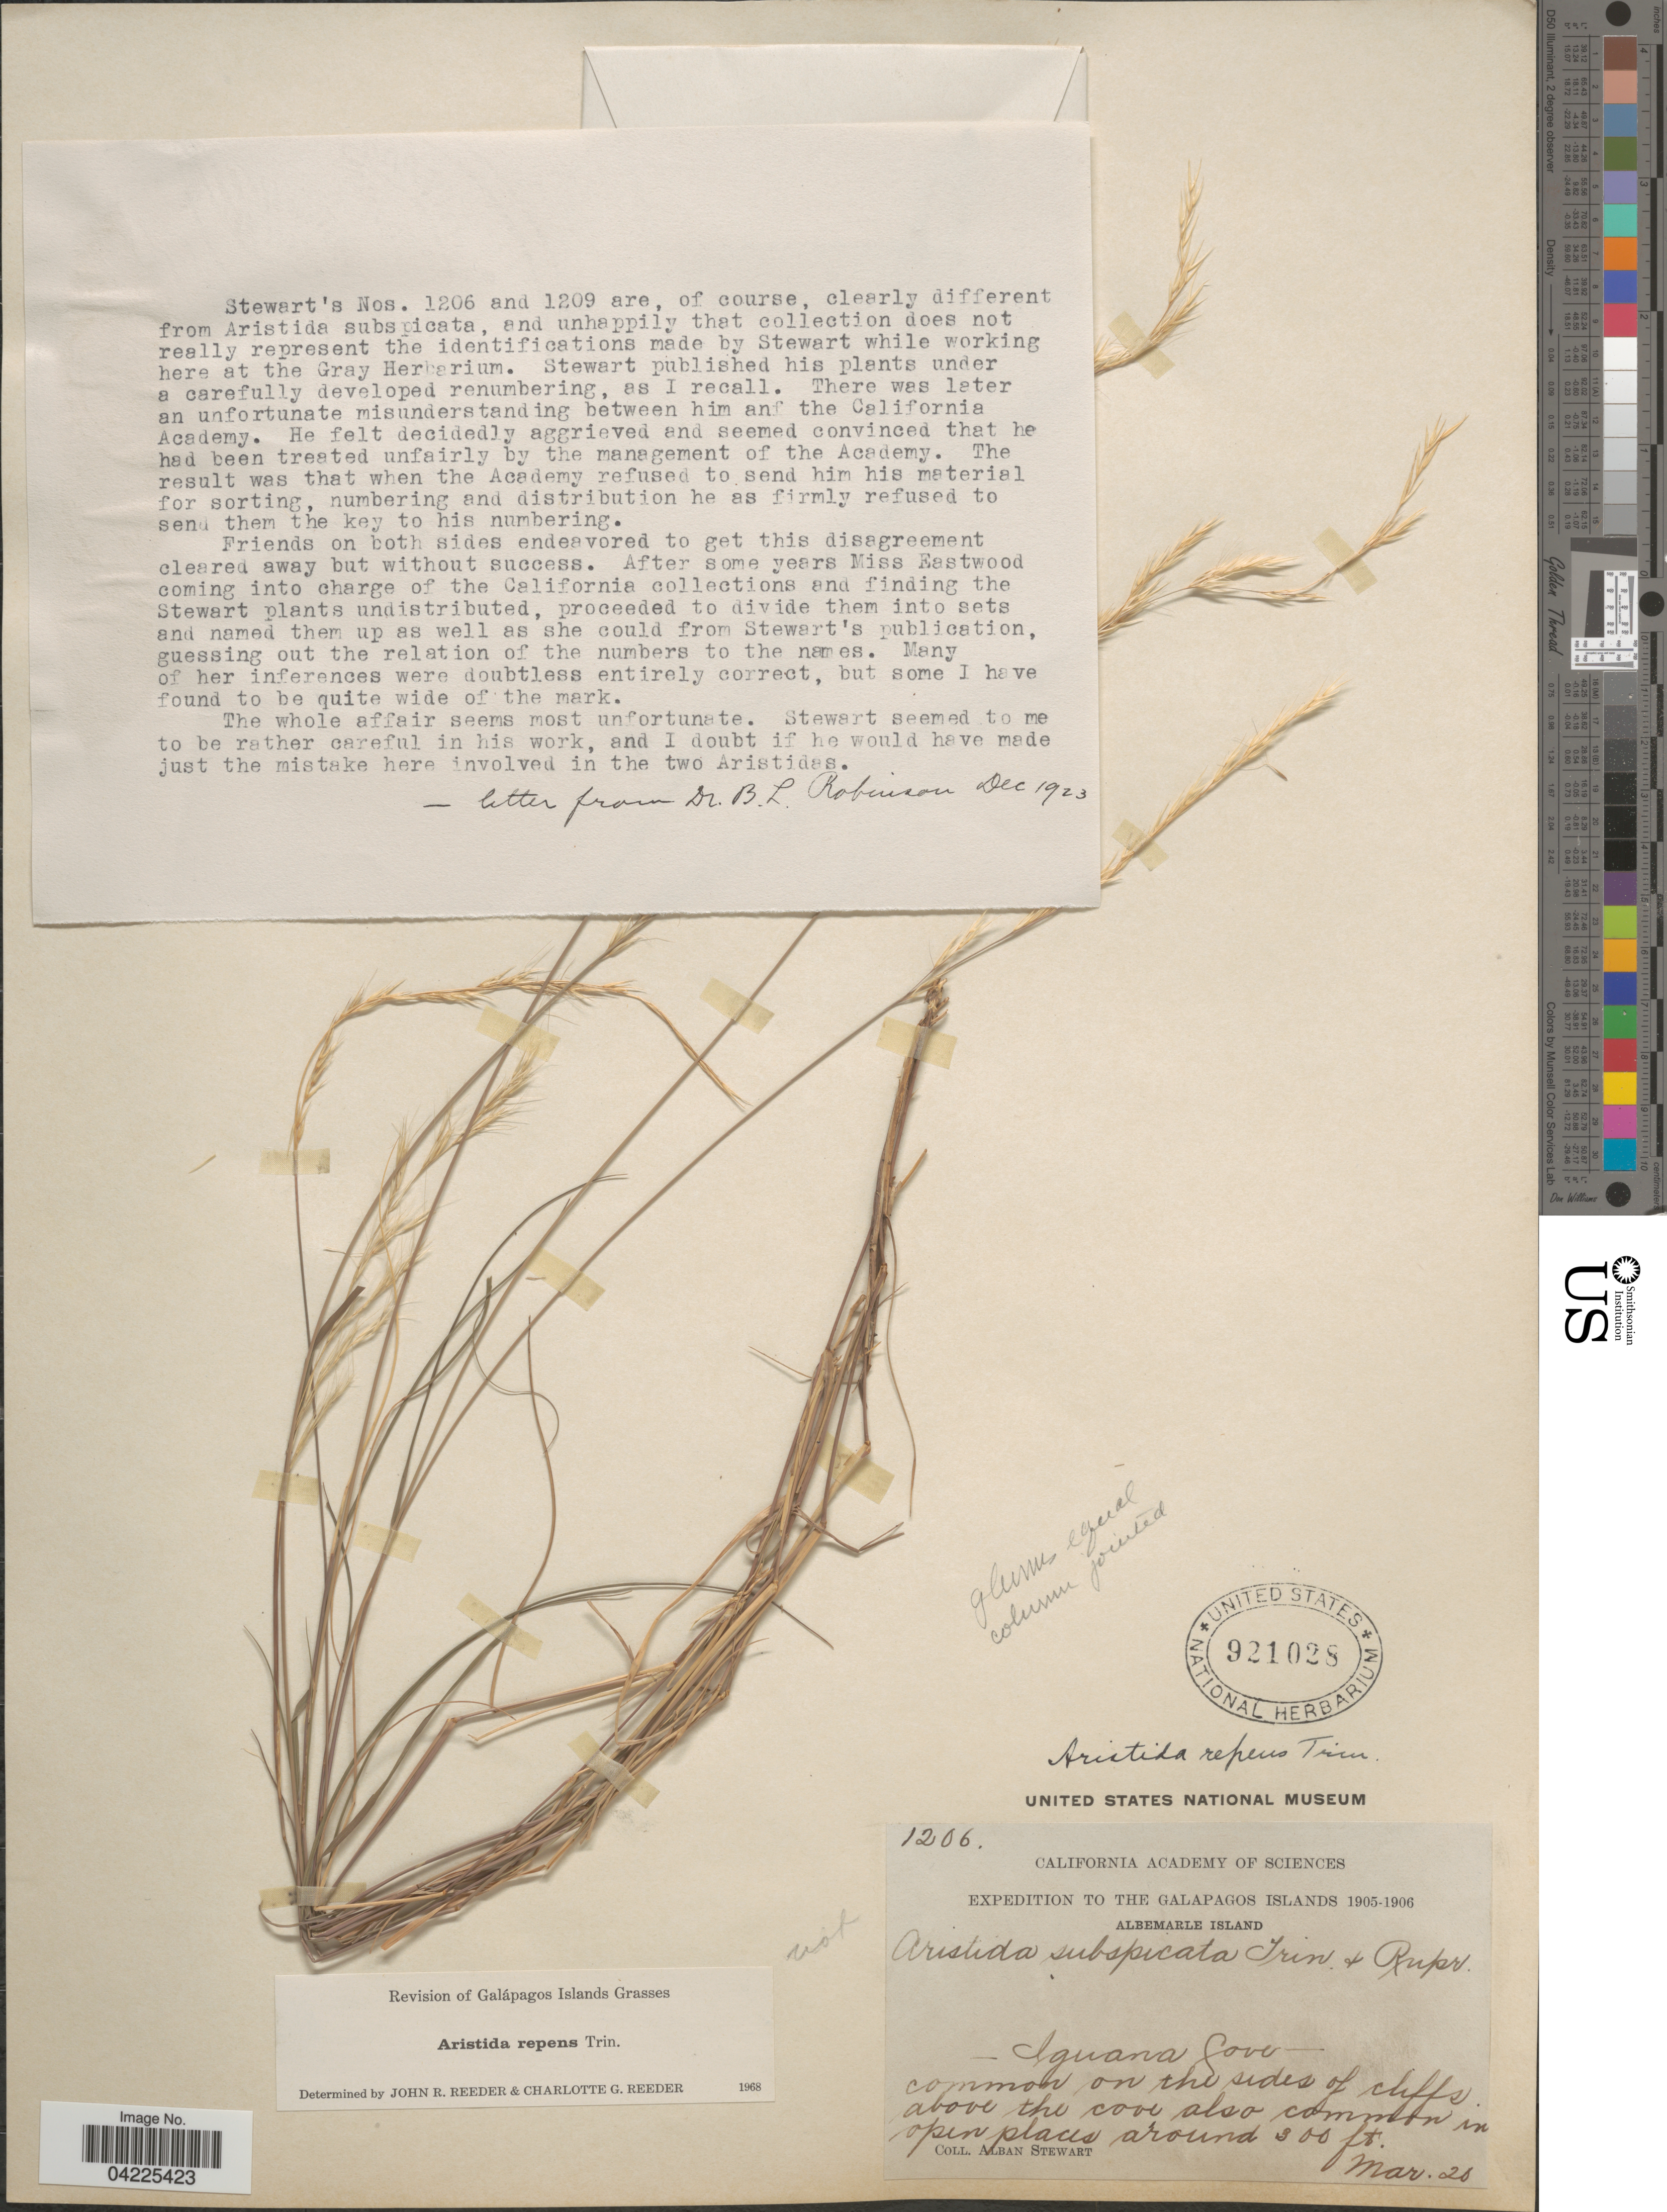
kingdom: Plantae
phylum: Tracheophyta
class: Liliopsida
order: Poales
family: Poaceae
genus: Aristida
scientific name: Aristida repens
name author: Trin.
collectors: A. Stewart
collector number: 1206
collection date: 1905-03-20/1906-03-30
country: Ecuador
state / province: Colón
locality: Expedition to the Galapagos Islands 1905-1906. Albemarle Island. Iguana Cove. Common on the sides of cliffs above the cove also common in open places.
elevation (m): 91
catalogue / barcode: US 921028